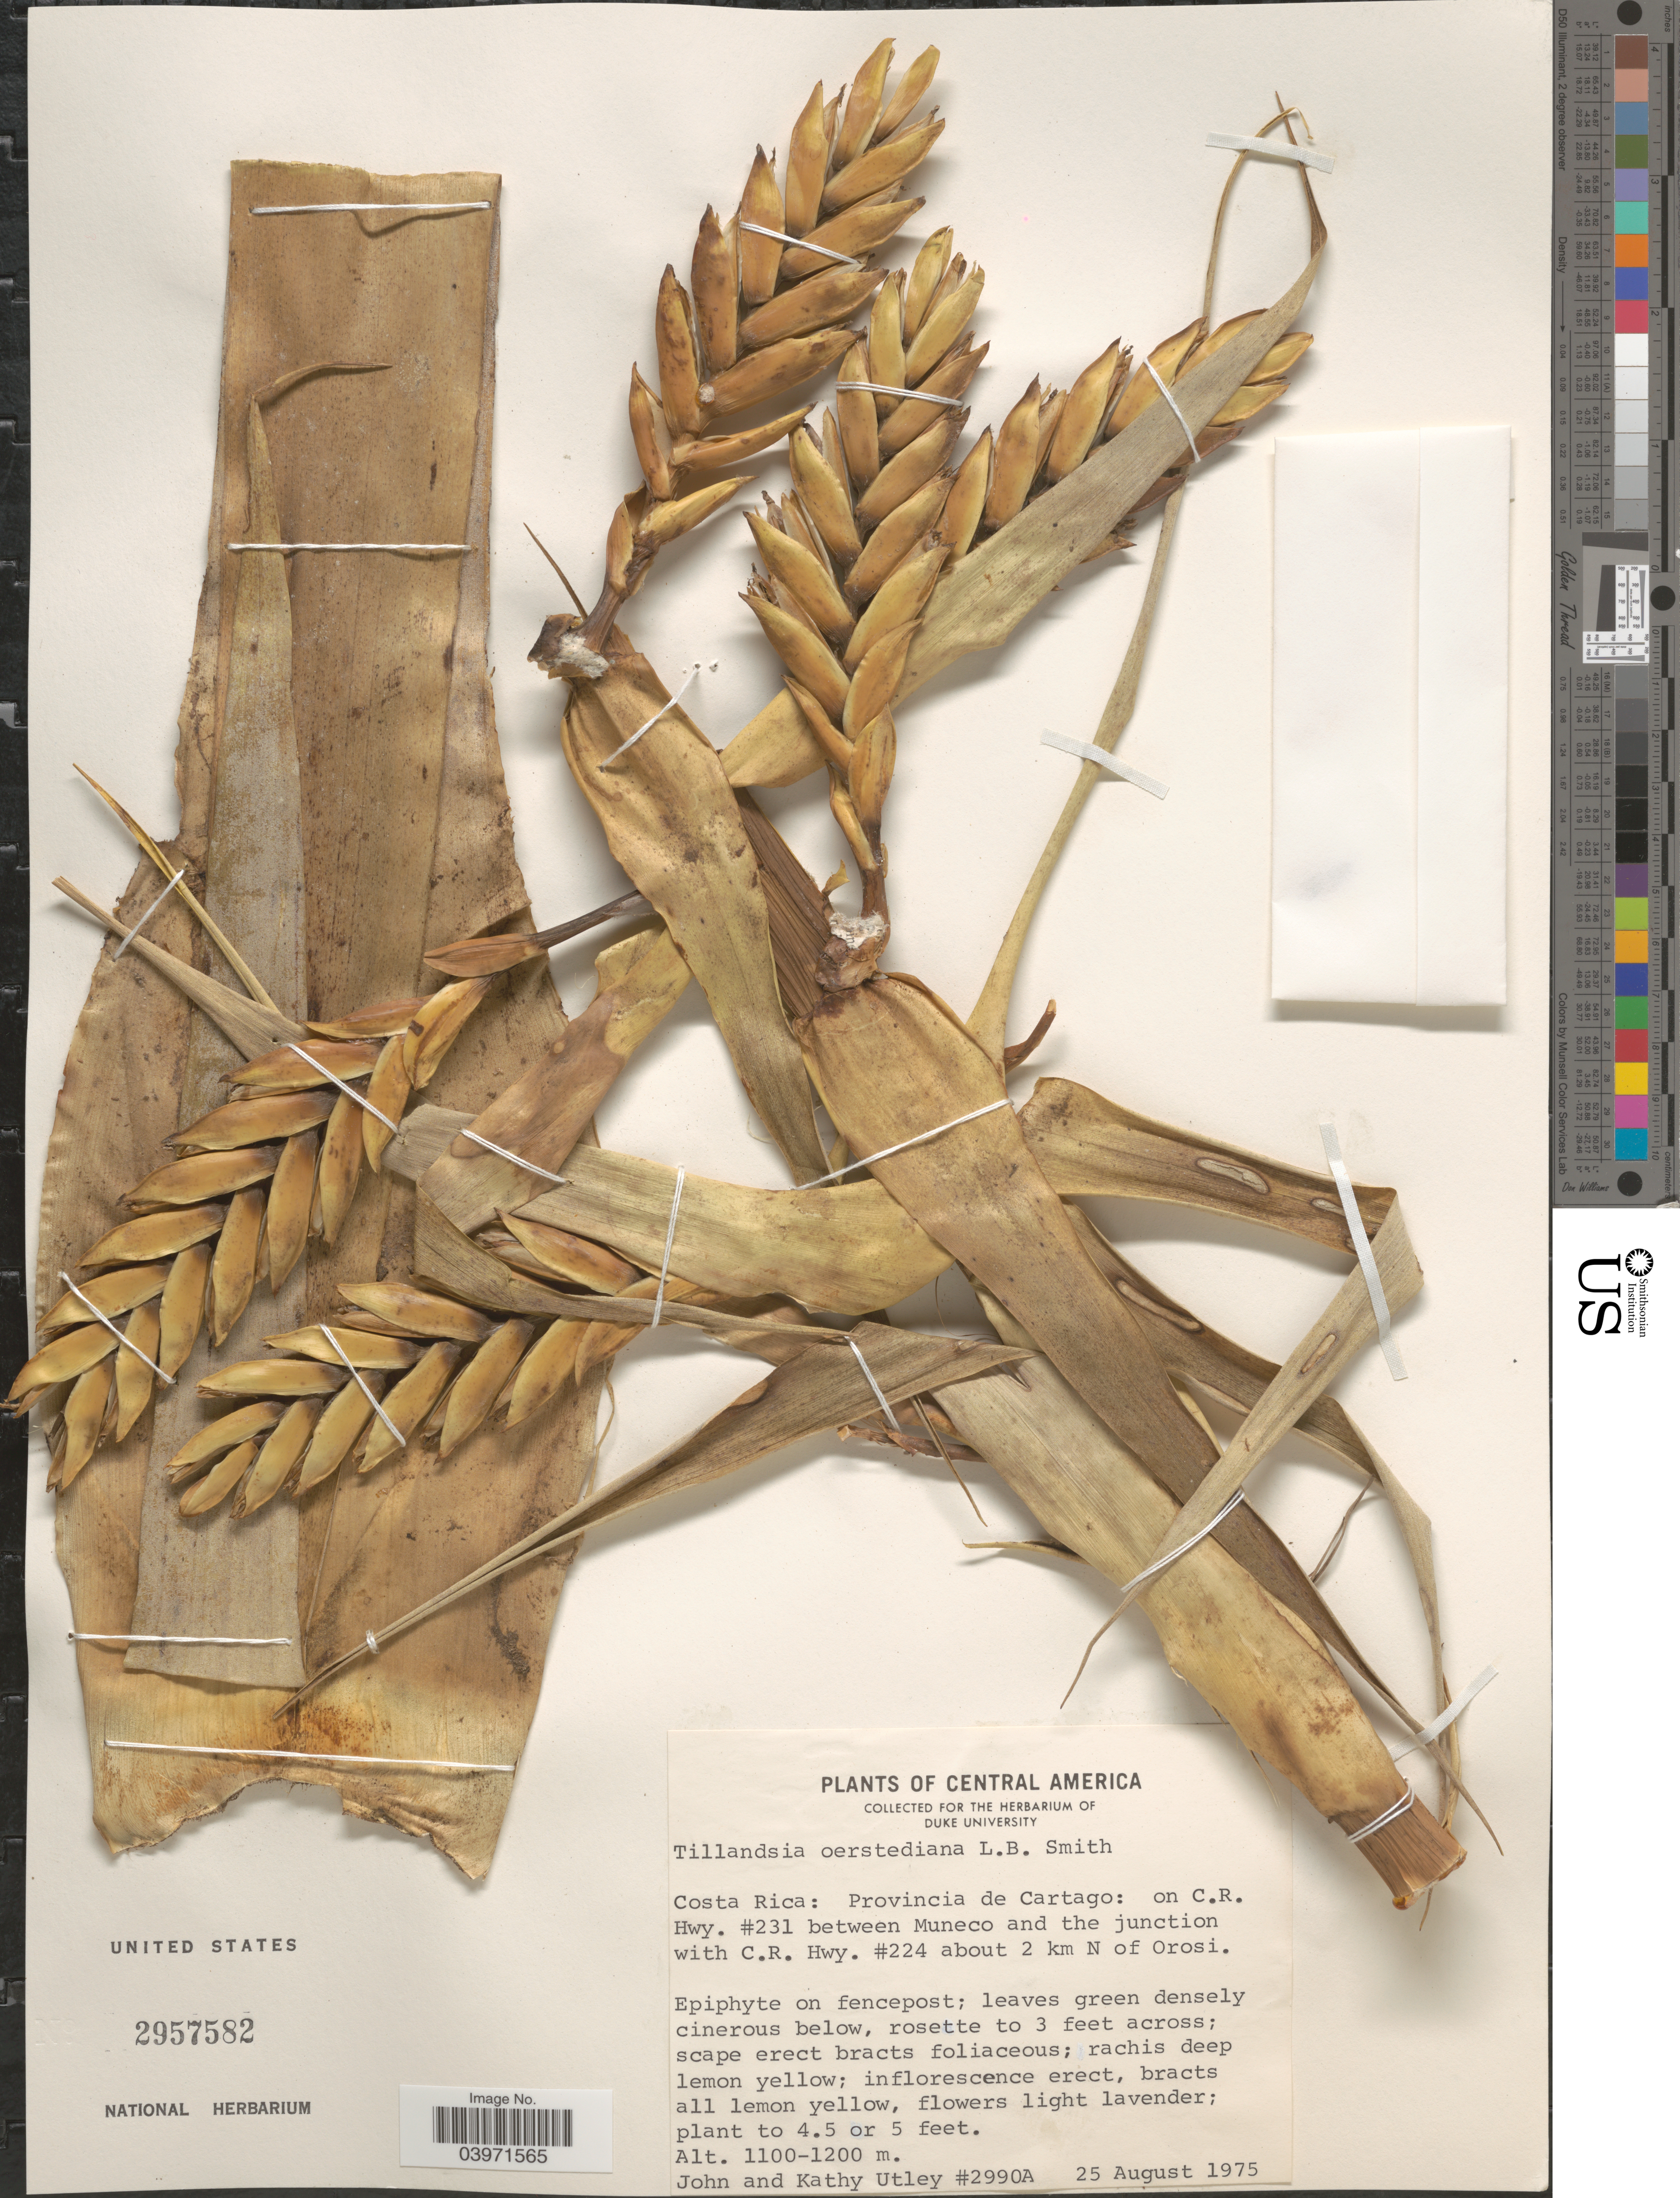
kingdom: Plantae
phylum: Tracheophyta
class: Liliopsida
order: Poales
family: Bromeliaceae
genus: Tillandsia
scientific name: Tillandsia oerstediana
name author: L.B. Sm.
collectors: J. F. Utley & K. Burt-Utley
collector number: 2990A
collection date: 1975-08-25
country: Costa Rica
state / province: Cartago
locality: On C.R. Hwy. #231 between Muneco and the junction with C.R. Hwy #224 about 2 km N of Orosi.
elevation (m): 1100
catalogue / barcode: US 2957582